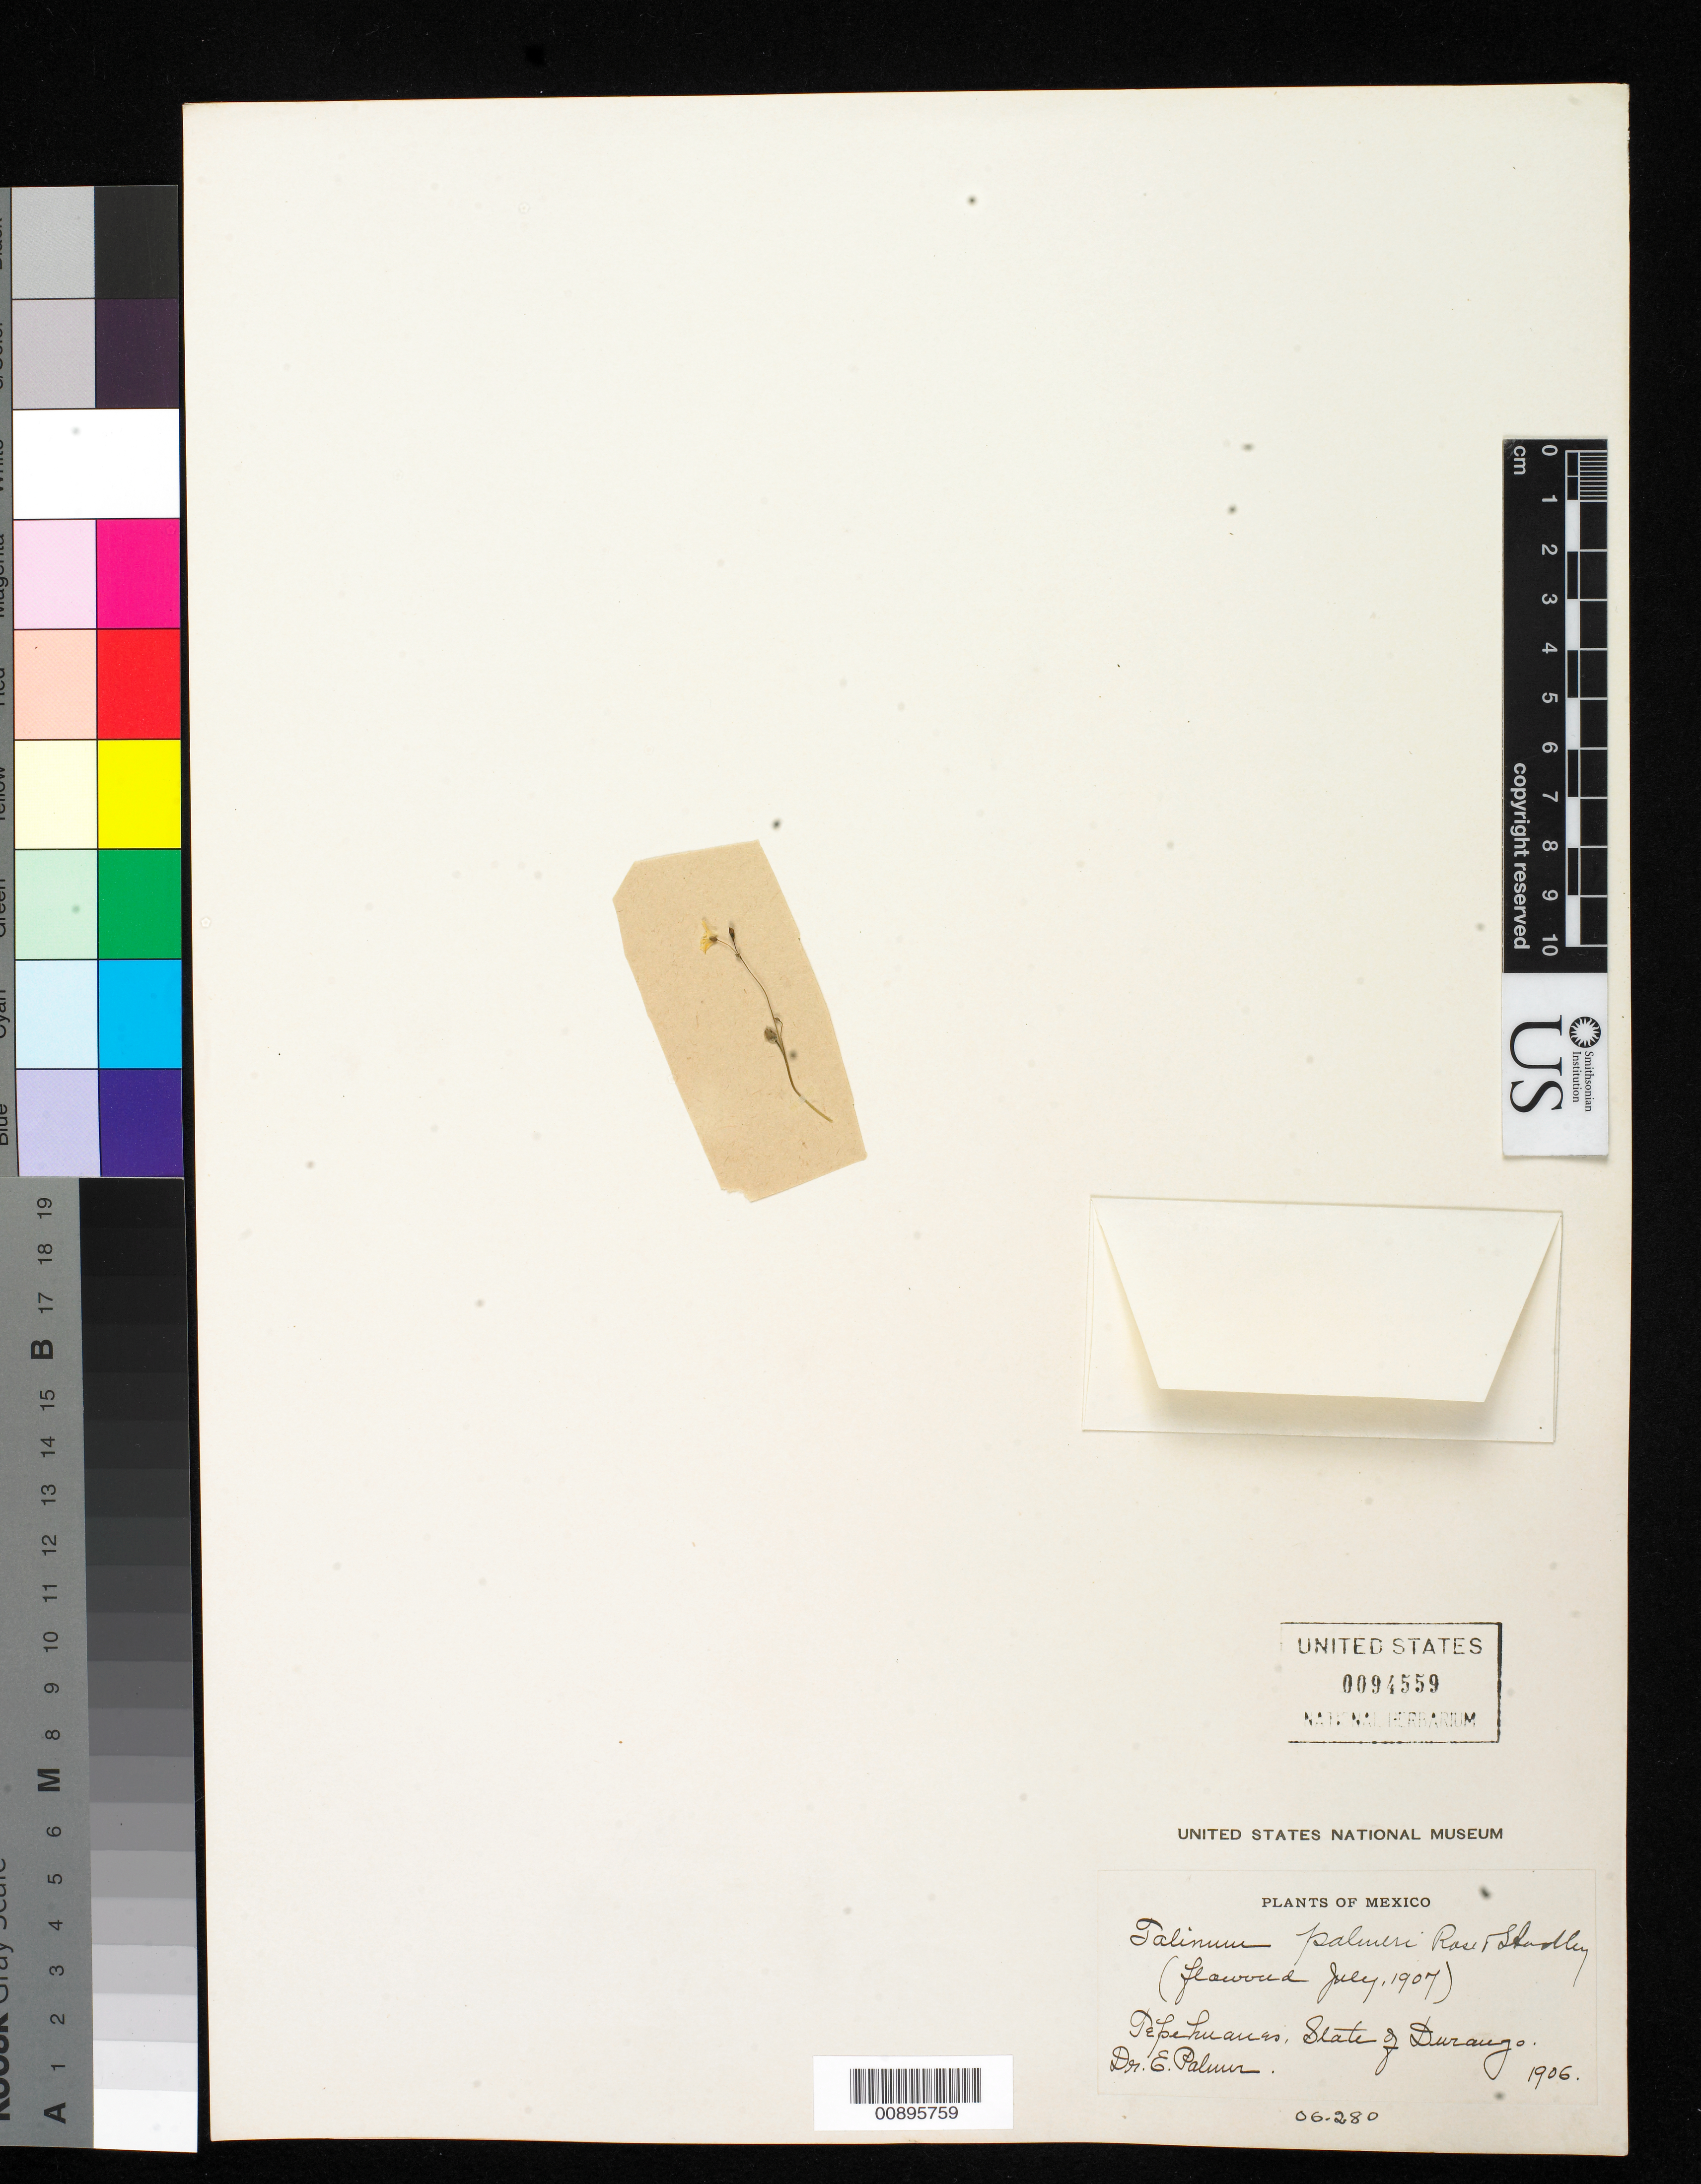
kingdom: Plantae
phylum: Tracheophyta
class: Magnoliopsida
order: Caryophyllales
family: Talinaceae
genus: Talinum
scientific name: Talinum palmeri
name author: Rose & Standl.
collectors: E. Palmer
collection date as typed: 1906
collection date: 1906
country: Mexico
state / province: Durango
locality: Tepehuanes, Durango.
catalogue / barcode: US 94559